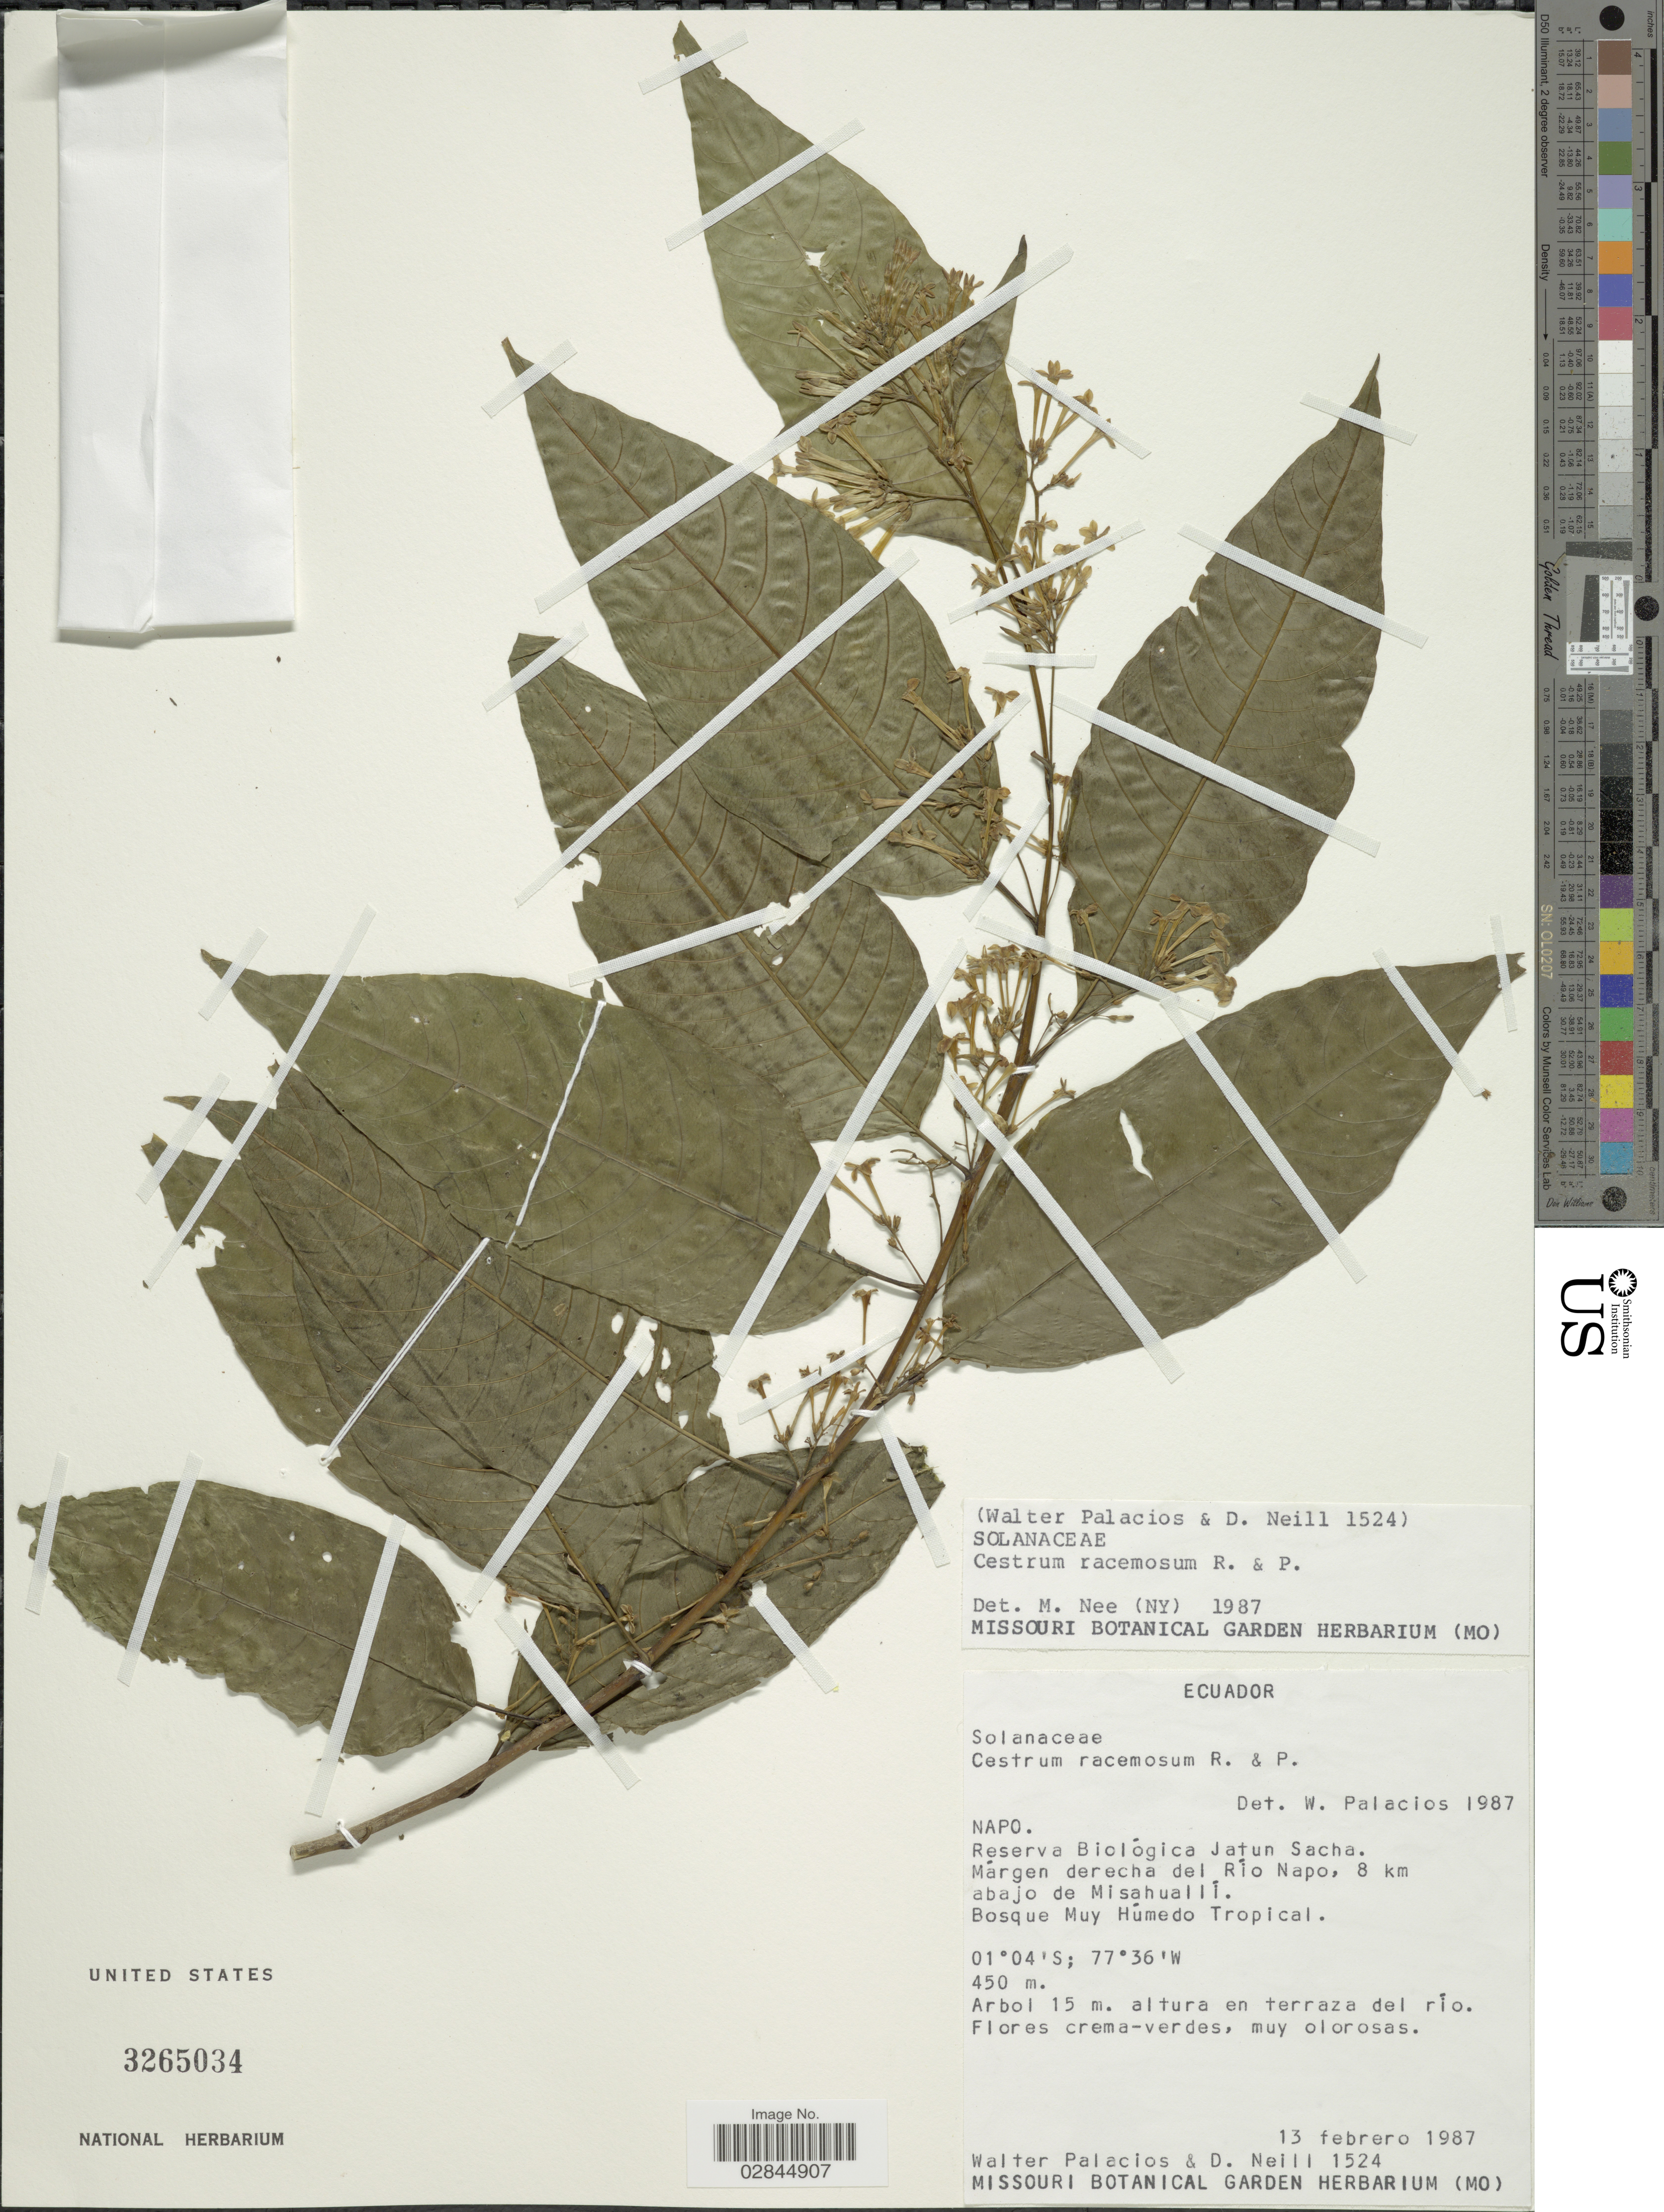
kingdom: Plantae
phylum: Tracheophyta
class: Magnoliopsida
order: Solanales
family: Solanaceae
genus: Cestrum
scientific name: Cestrum racemosum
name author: Ruiz & Pav.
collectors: W. Palacios & D. Neill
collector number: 1524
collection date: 1987-02-13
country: Ecuador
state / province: Napo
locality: Reserva Biológica Jatun Sacha. Márgen derecha del Río Napo, 8 km abajo de Misahuallí.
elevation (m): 450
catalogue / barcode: US 3265034